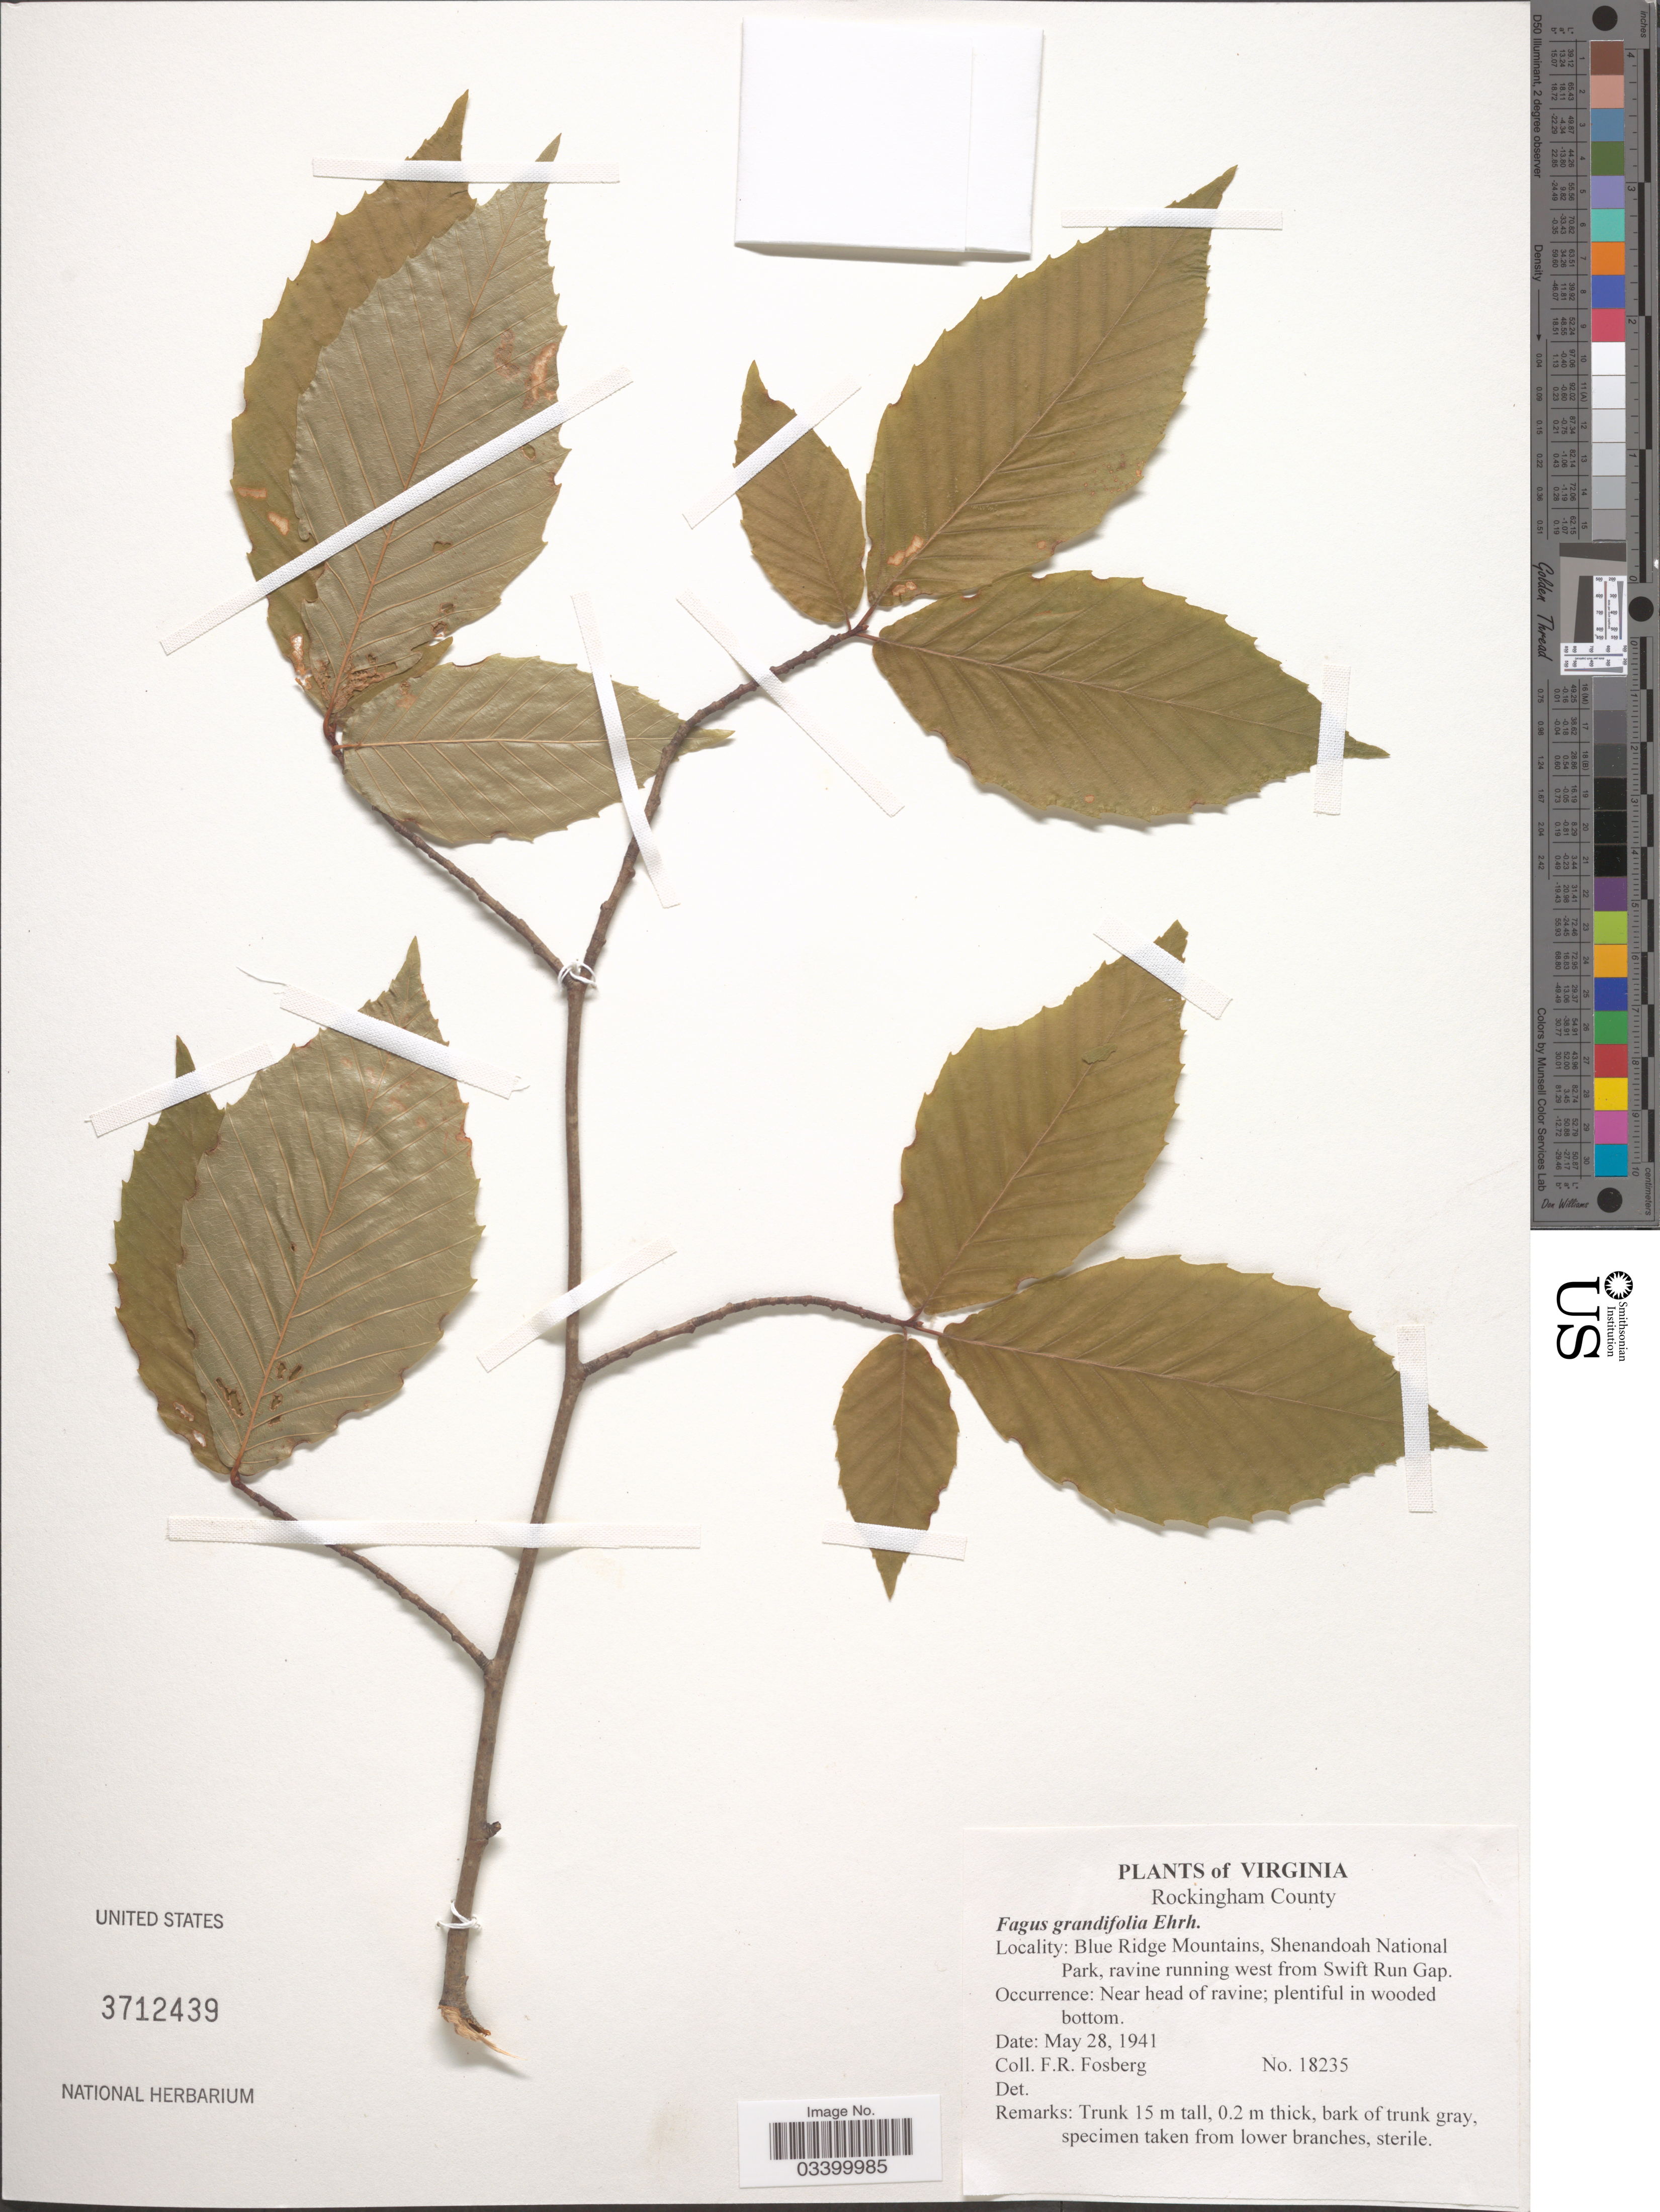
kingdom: Plantae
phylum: Tracheophyta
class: Magnoliopsida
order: Fagales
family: Fagaceae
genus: Fagus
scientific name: Fagus grandifolia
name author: Ehrh.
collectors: F. R. Fosberg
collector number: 18235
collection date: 1941-05-28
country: United States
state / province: Virginia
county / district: Rockingham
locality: Blue Ridge Mountains, Shenandoah National Park, ravine running west from Swift Run Gap.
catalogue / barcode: US 3712439